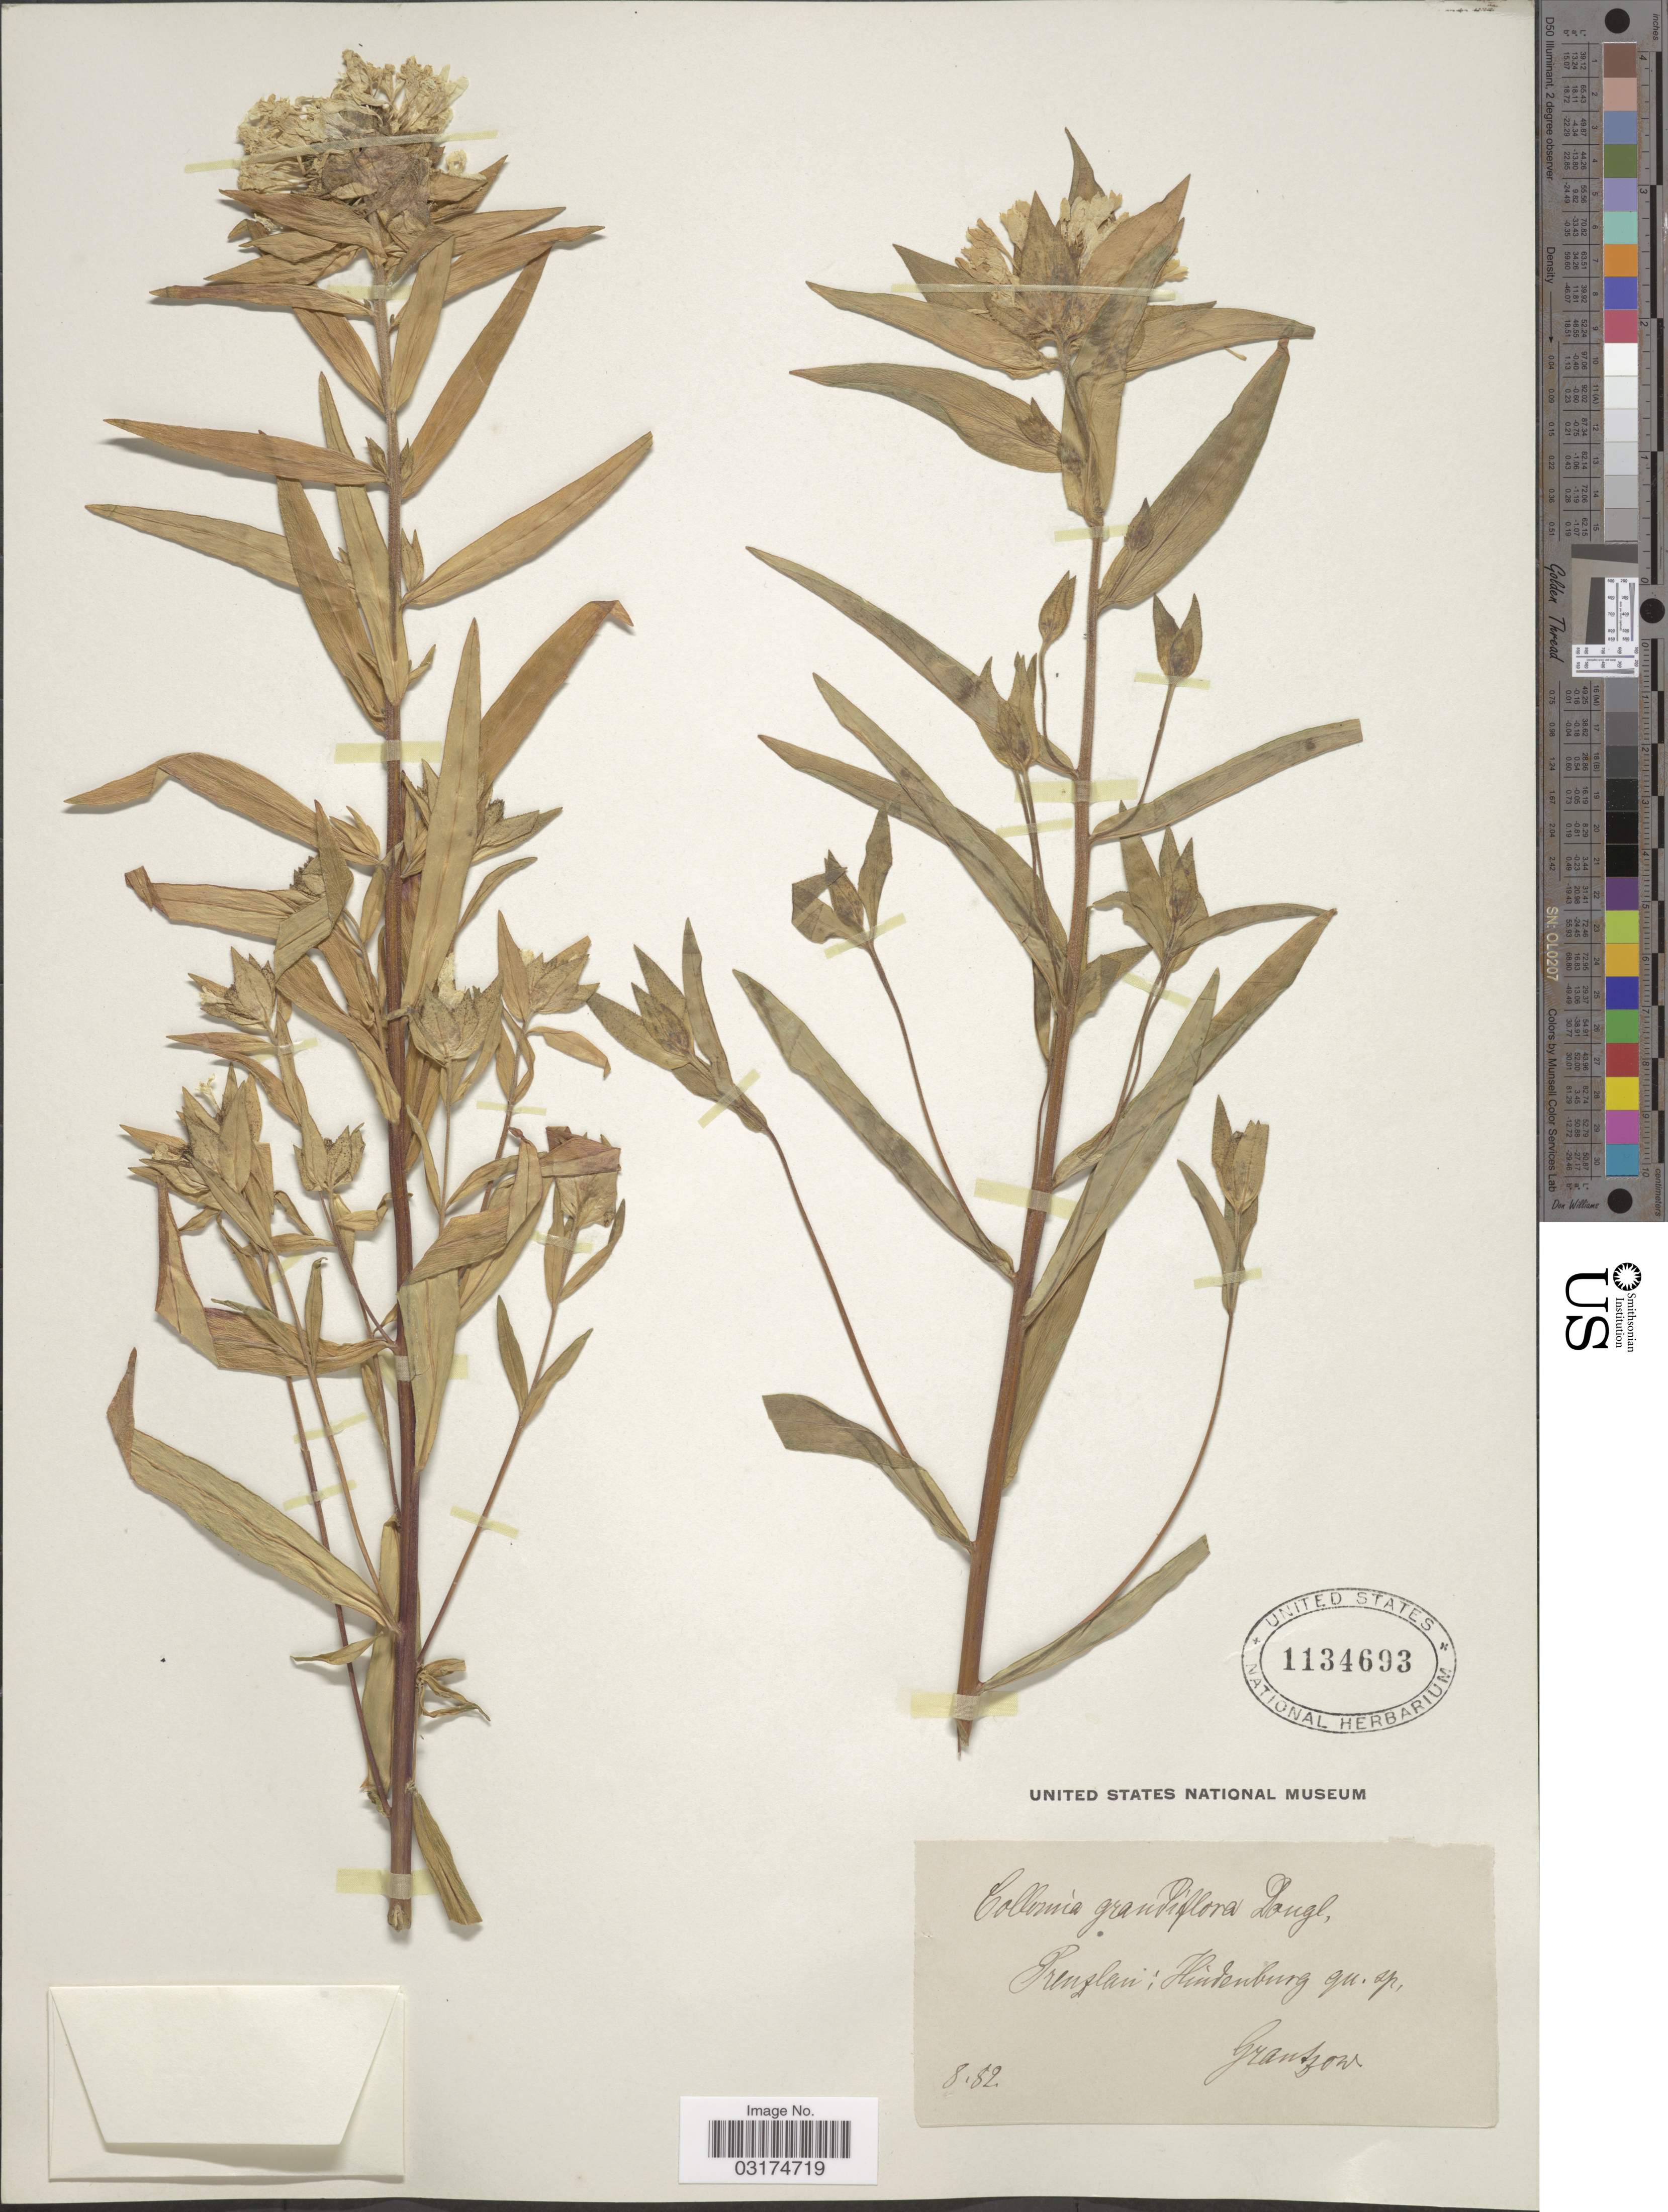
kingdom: Plantae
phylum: Tracheophyta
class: Magnoliopsida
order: Ericales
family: Polemoniaceae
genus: Collomia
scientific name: Collomia grandiflora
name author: Douglas ex Lindl.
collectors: Grantzow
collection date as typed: Transcribed d/m/y: /8/82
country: Germany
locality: Prenzlau; Hindenburg.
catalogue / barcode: US 1134693